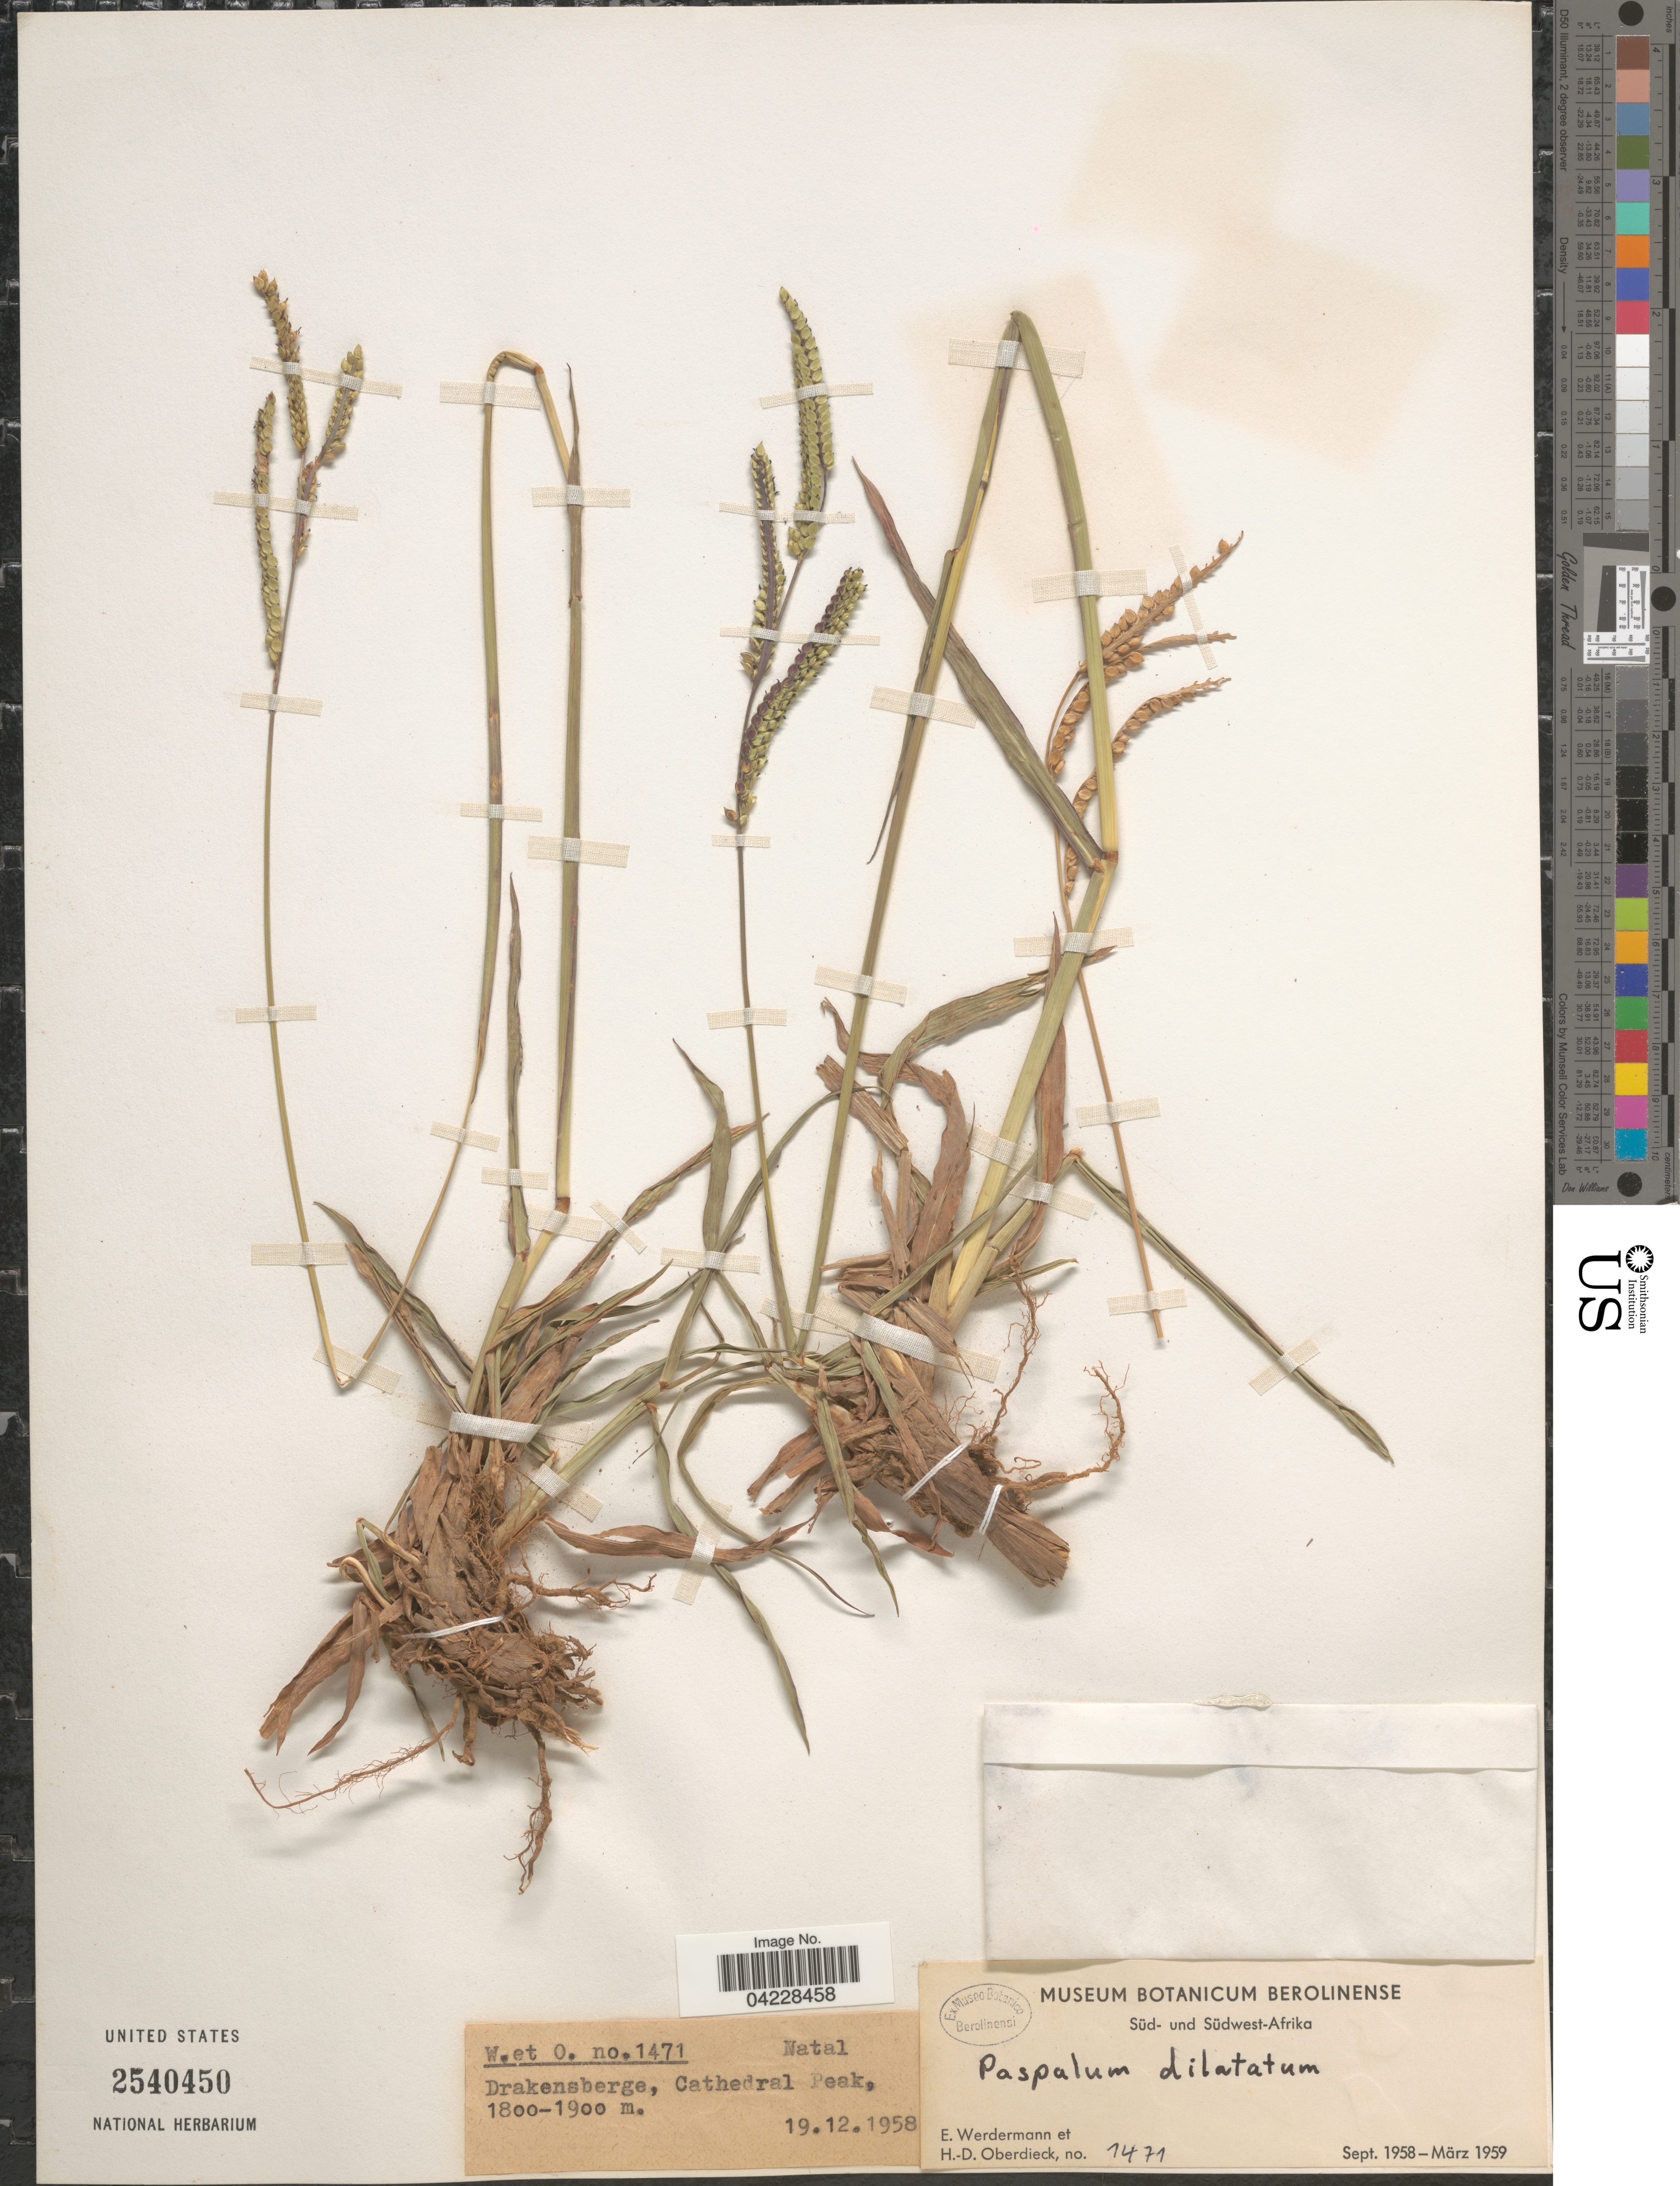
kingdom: Plantae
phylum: Tracheophyta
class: Liliopsida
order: Poales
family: Poaceae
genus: Paspalum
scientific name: Paspalum dilatatum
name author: Poir.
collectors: E. Werdermann & H. Oberdieck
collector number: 1471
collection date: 1958-09/1959-03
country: South Africa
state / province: KwaZulu-Natal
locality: Natal. Drakensberge, Cathedral Peak.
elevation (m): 1800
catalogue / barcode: US 2540450